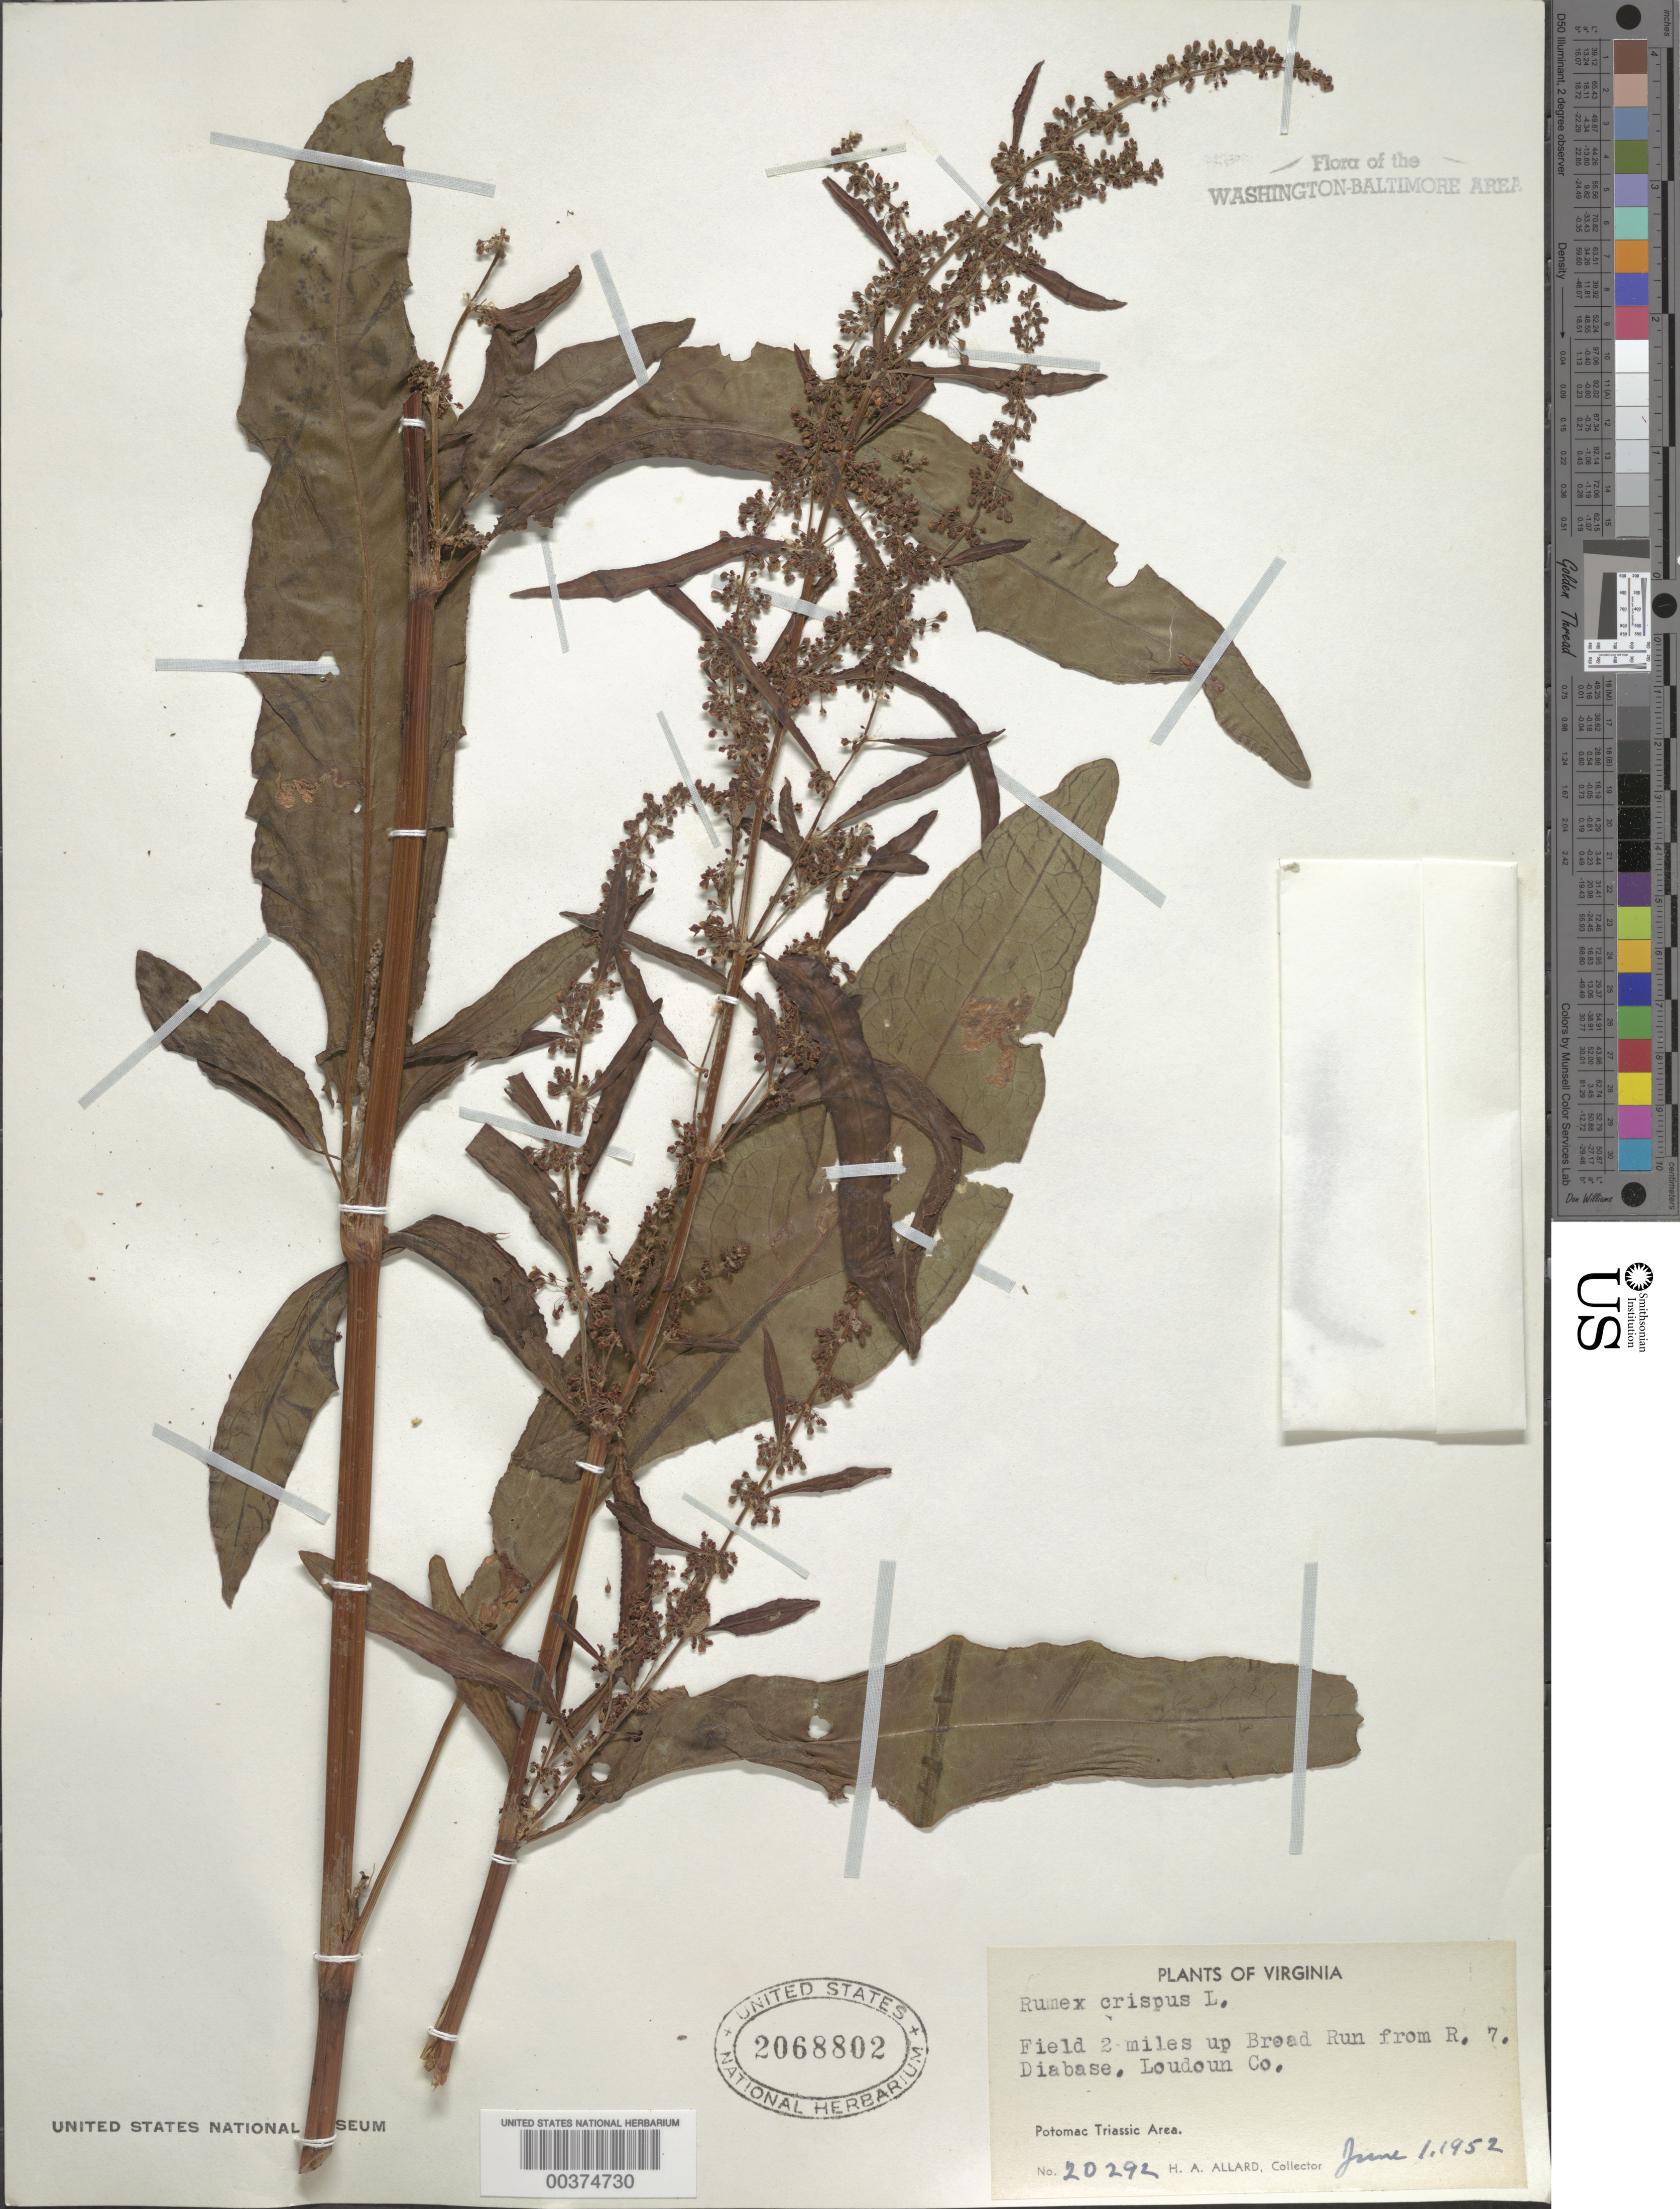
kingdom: Plantae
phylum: Tracheophyta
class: Magnoliopsida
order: Caryophyllales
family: Polygonaceae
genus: Rumex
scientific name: Rumex crispus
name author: L.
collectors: H. A. Allard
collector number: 20292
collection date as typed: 01 Jun 1952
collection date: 1952-06-01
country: United States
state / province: Virginia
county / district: Loudoun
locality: Upstream from Route 7 on Broad Run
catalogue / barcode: US 2068802